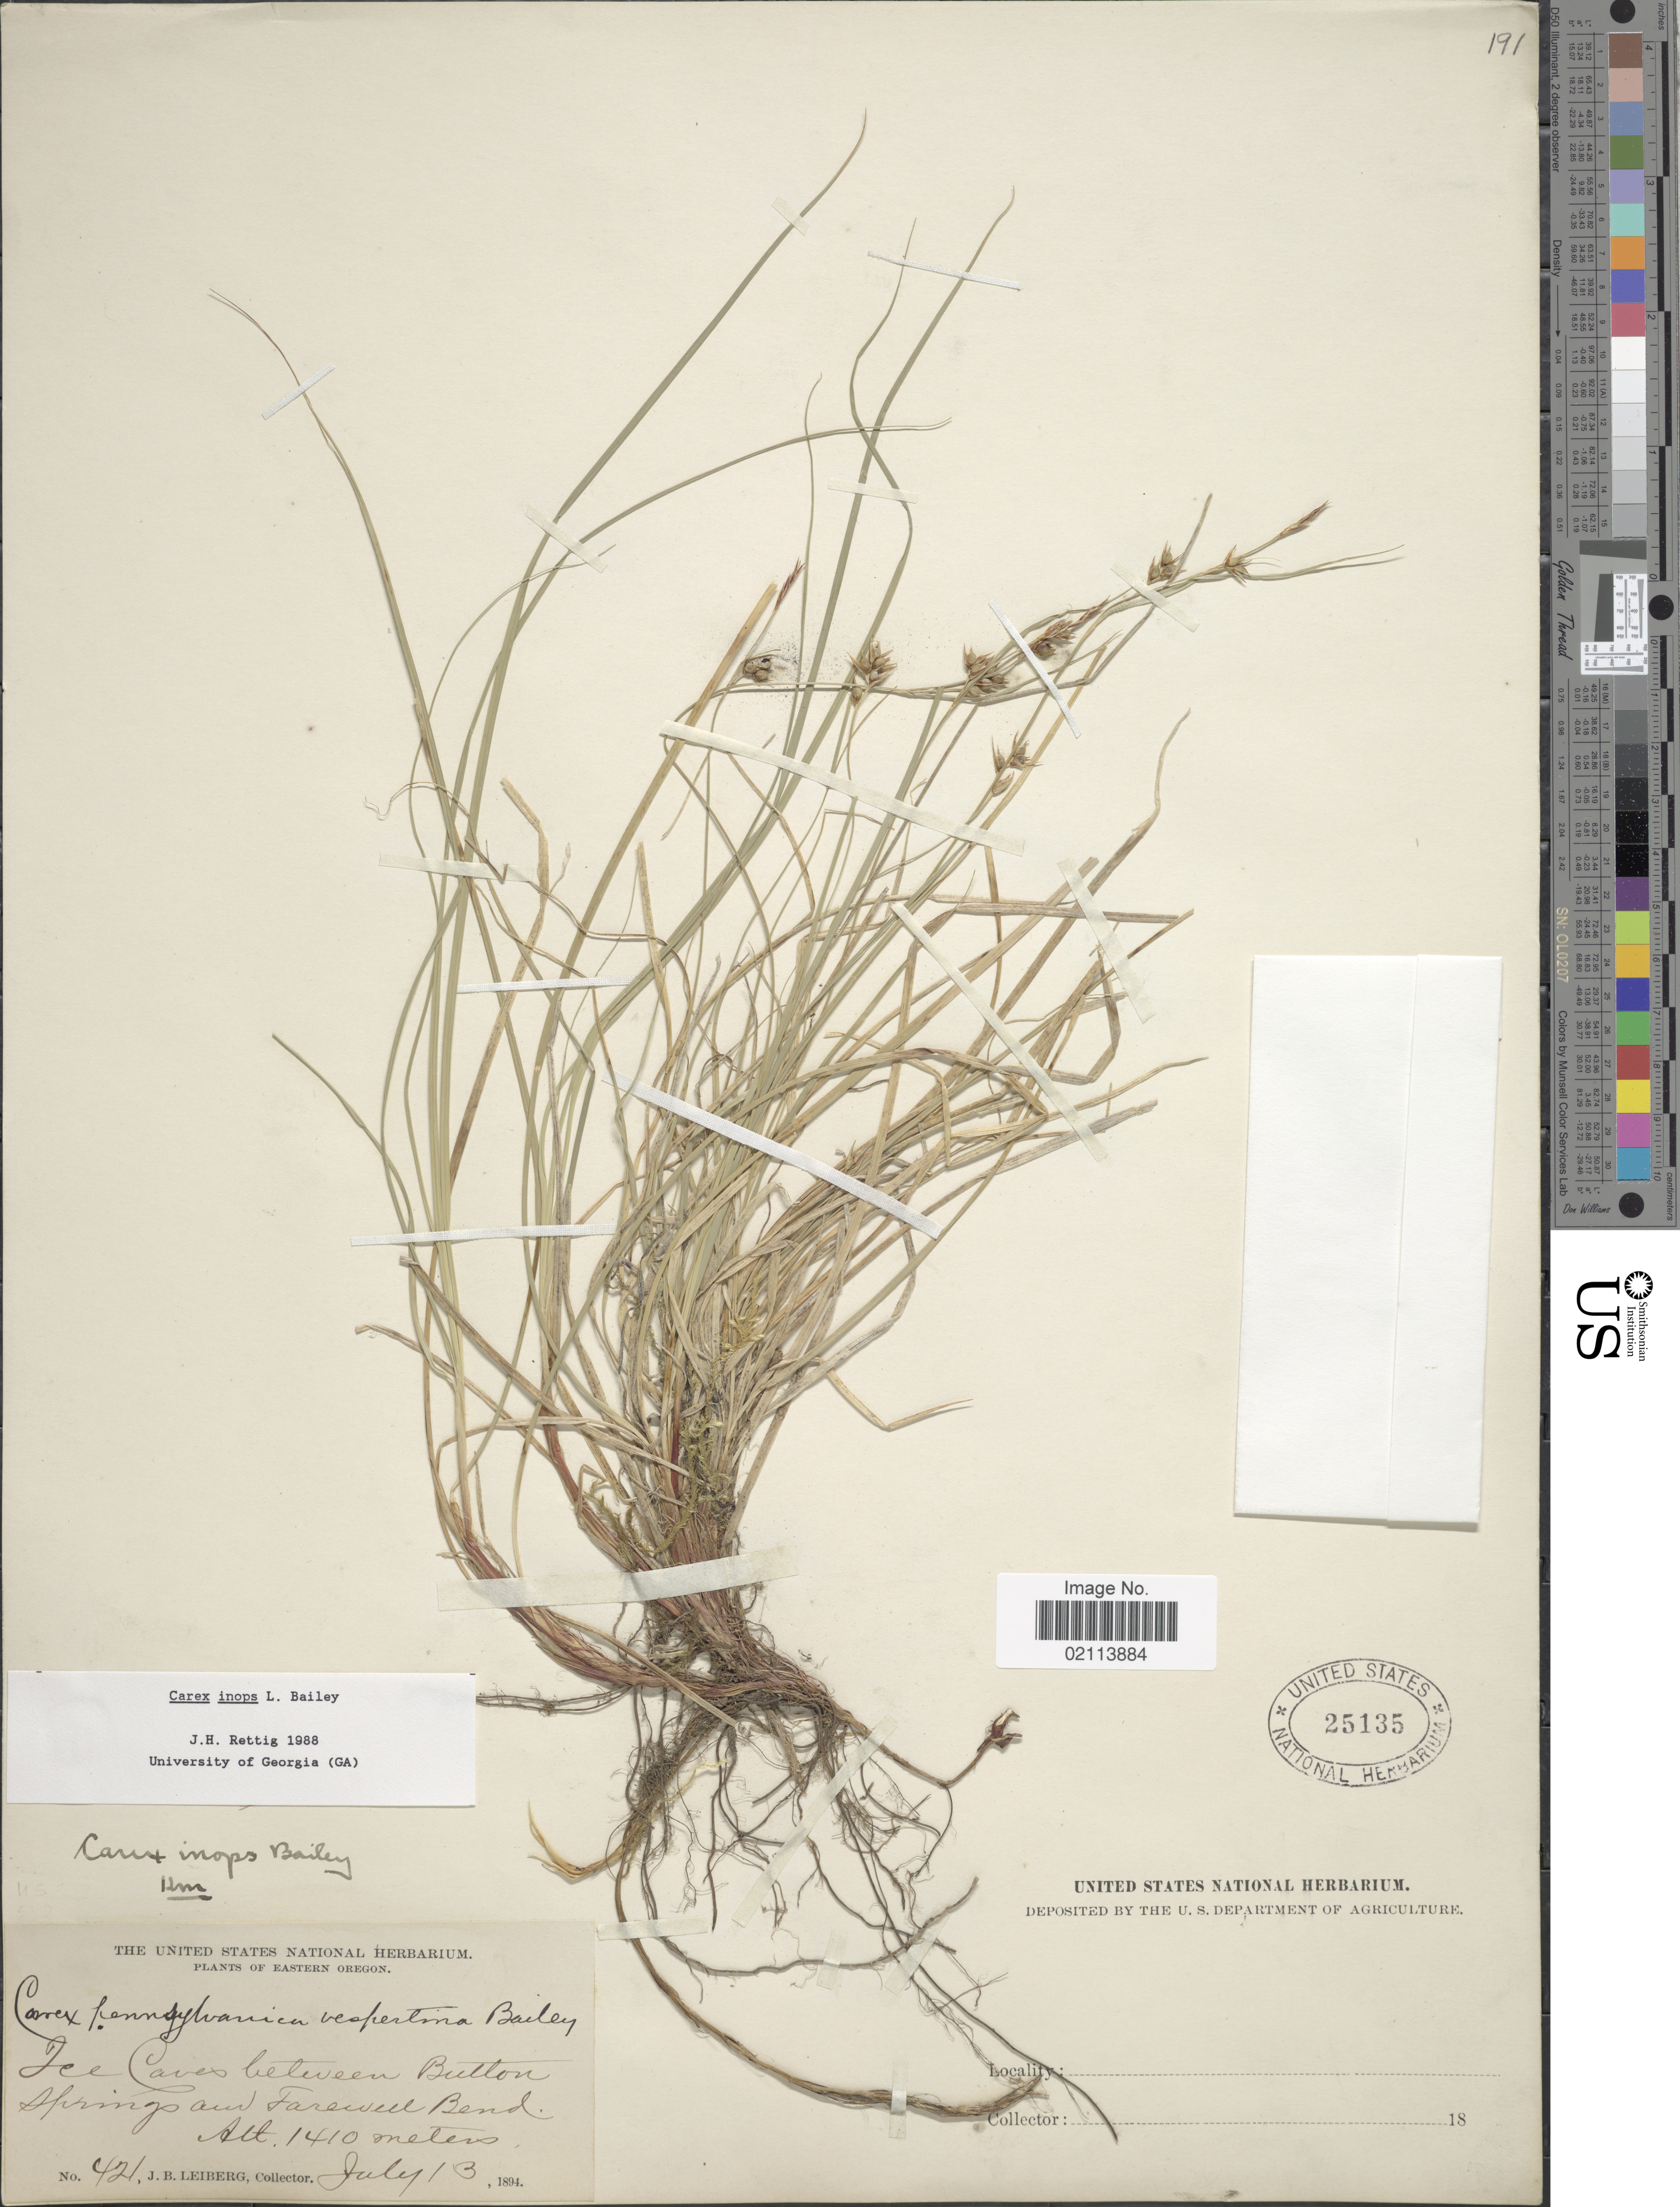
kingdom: Plantae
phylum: Tracheophyta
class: Liliopsida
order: Poales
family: Cyperaceae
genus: Carex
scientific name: Carex inops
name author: L.H. Bailey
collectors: J. B. Leiberg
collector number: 421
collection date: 1894-07-13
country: United States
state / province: Oregon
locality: Eastern Oregon, Ice Caves between Button Springs and Farewell Bend.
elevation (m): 1410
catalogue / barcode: US 25135